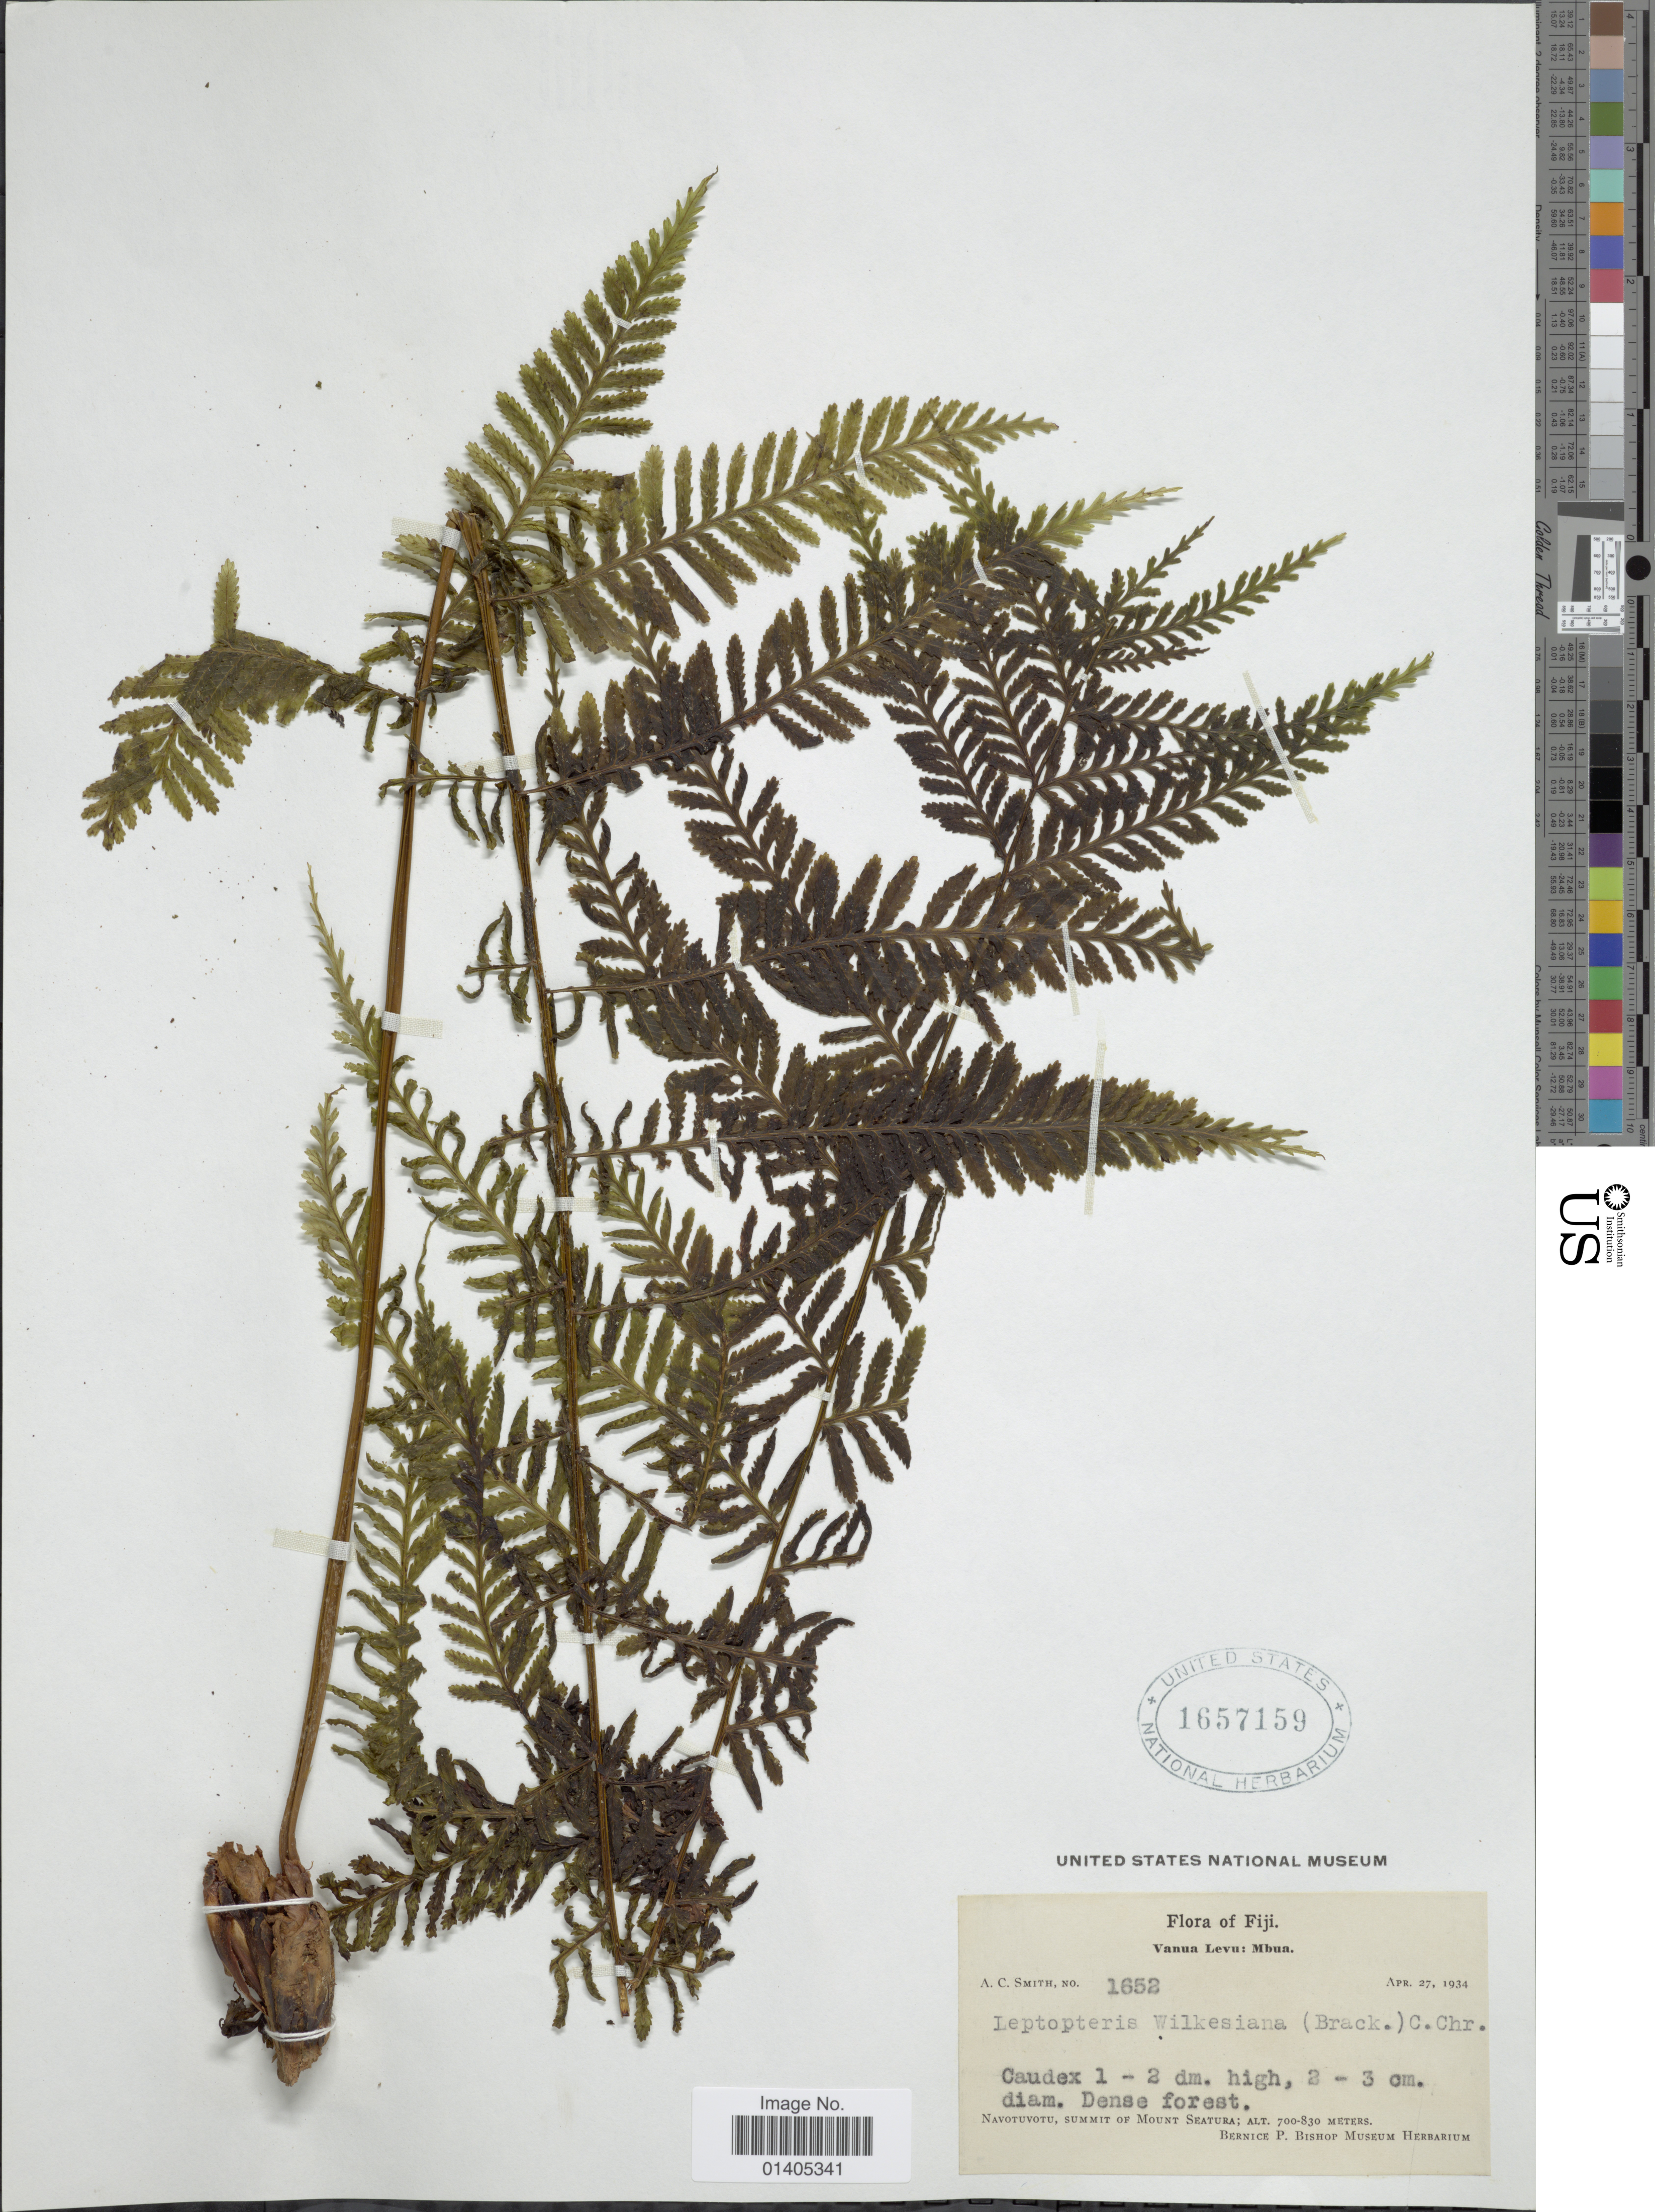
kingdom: Plantae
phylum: Tracheophyta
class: Polypodiopsida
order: Osmundales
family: Osmundaceae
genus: Leptopteris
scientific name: Leptopteris wilkesiana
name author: (Brack.) Christ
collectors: A. C. Smith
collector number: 1652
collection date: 1934-04-27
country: Fiji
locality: Vanua Levu: Mbua, Navotuvotu, summit of Mount Seatura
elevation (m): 700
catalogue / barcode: US 1657159